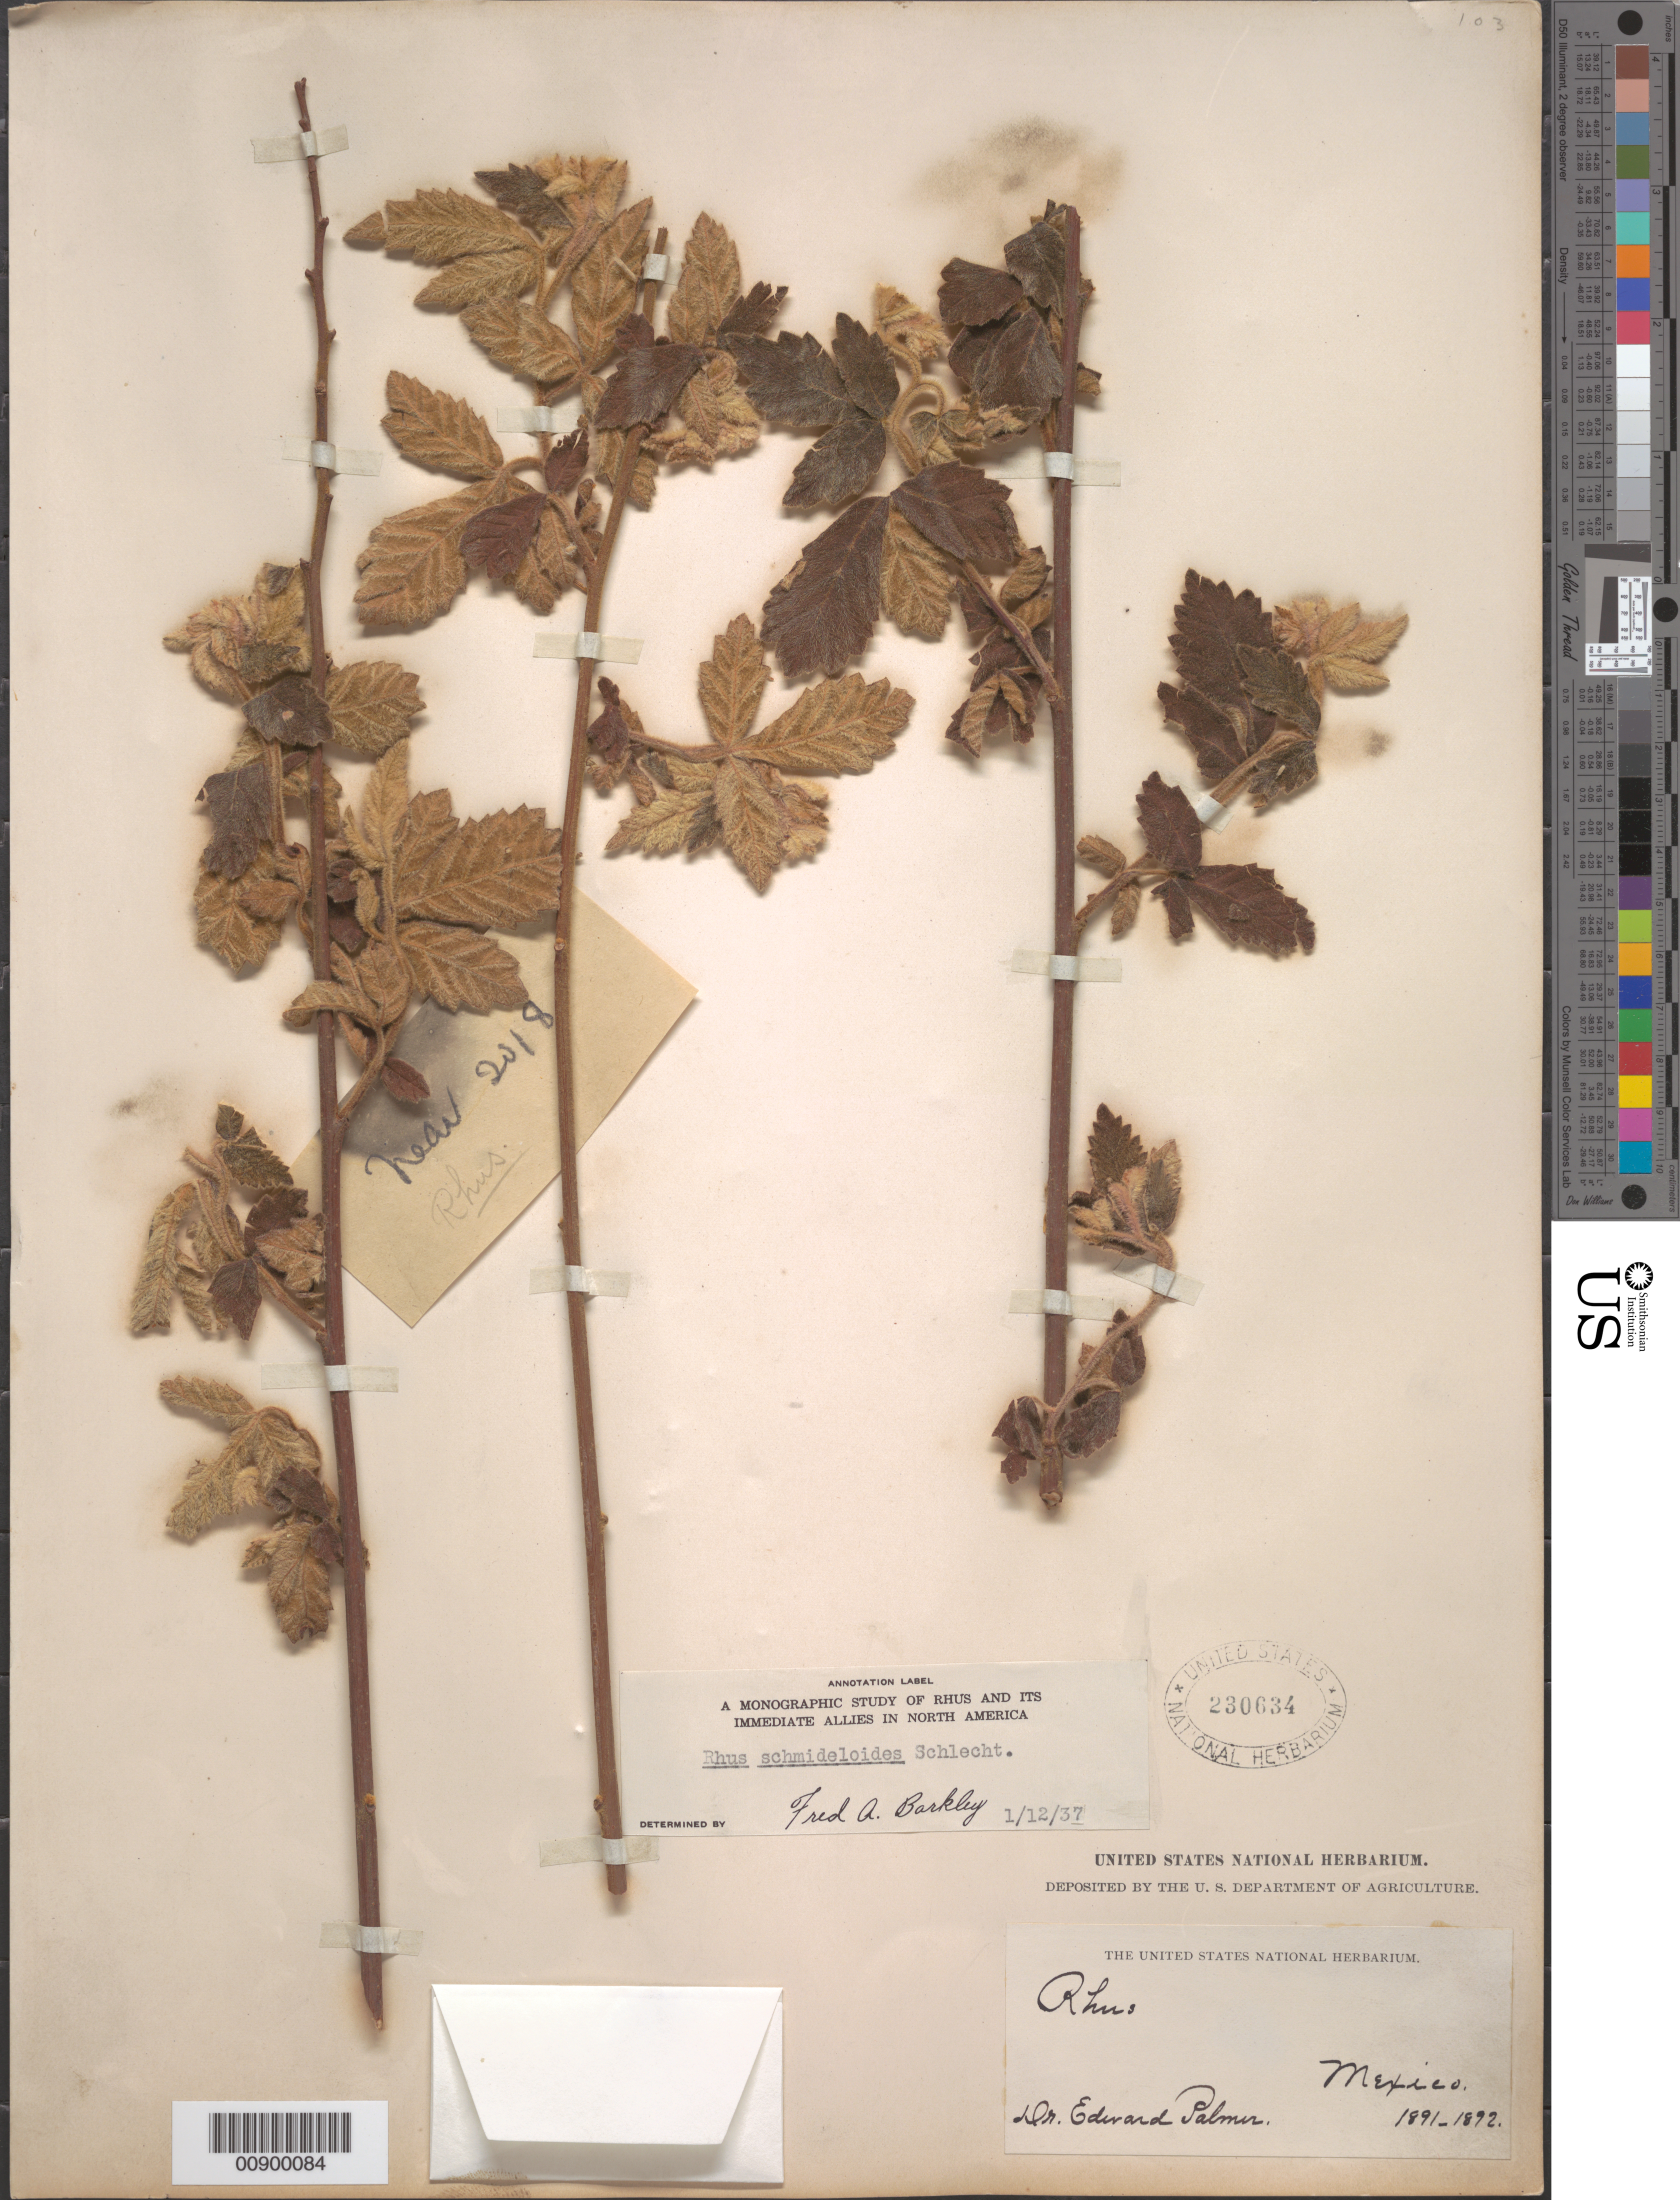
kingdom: Plantae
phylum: Tracheophyta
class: Magnoliopsida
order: Sapindales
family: Anacardiaceae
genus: Rhus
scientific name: Rhus aromatica var. schimidelioides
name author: (Schltdl.) Engl.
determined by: Mitchell, John D.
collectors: E. Palmer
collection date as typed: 1891 to -- --- 1892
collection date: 1891/1892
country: Mexico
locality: Mexico.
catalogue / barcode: US 230634